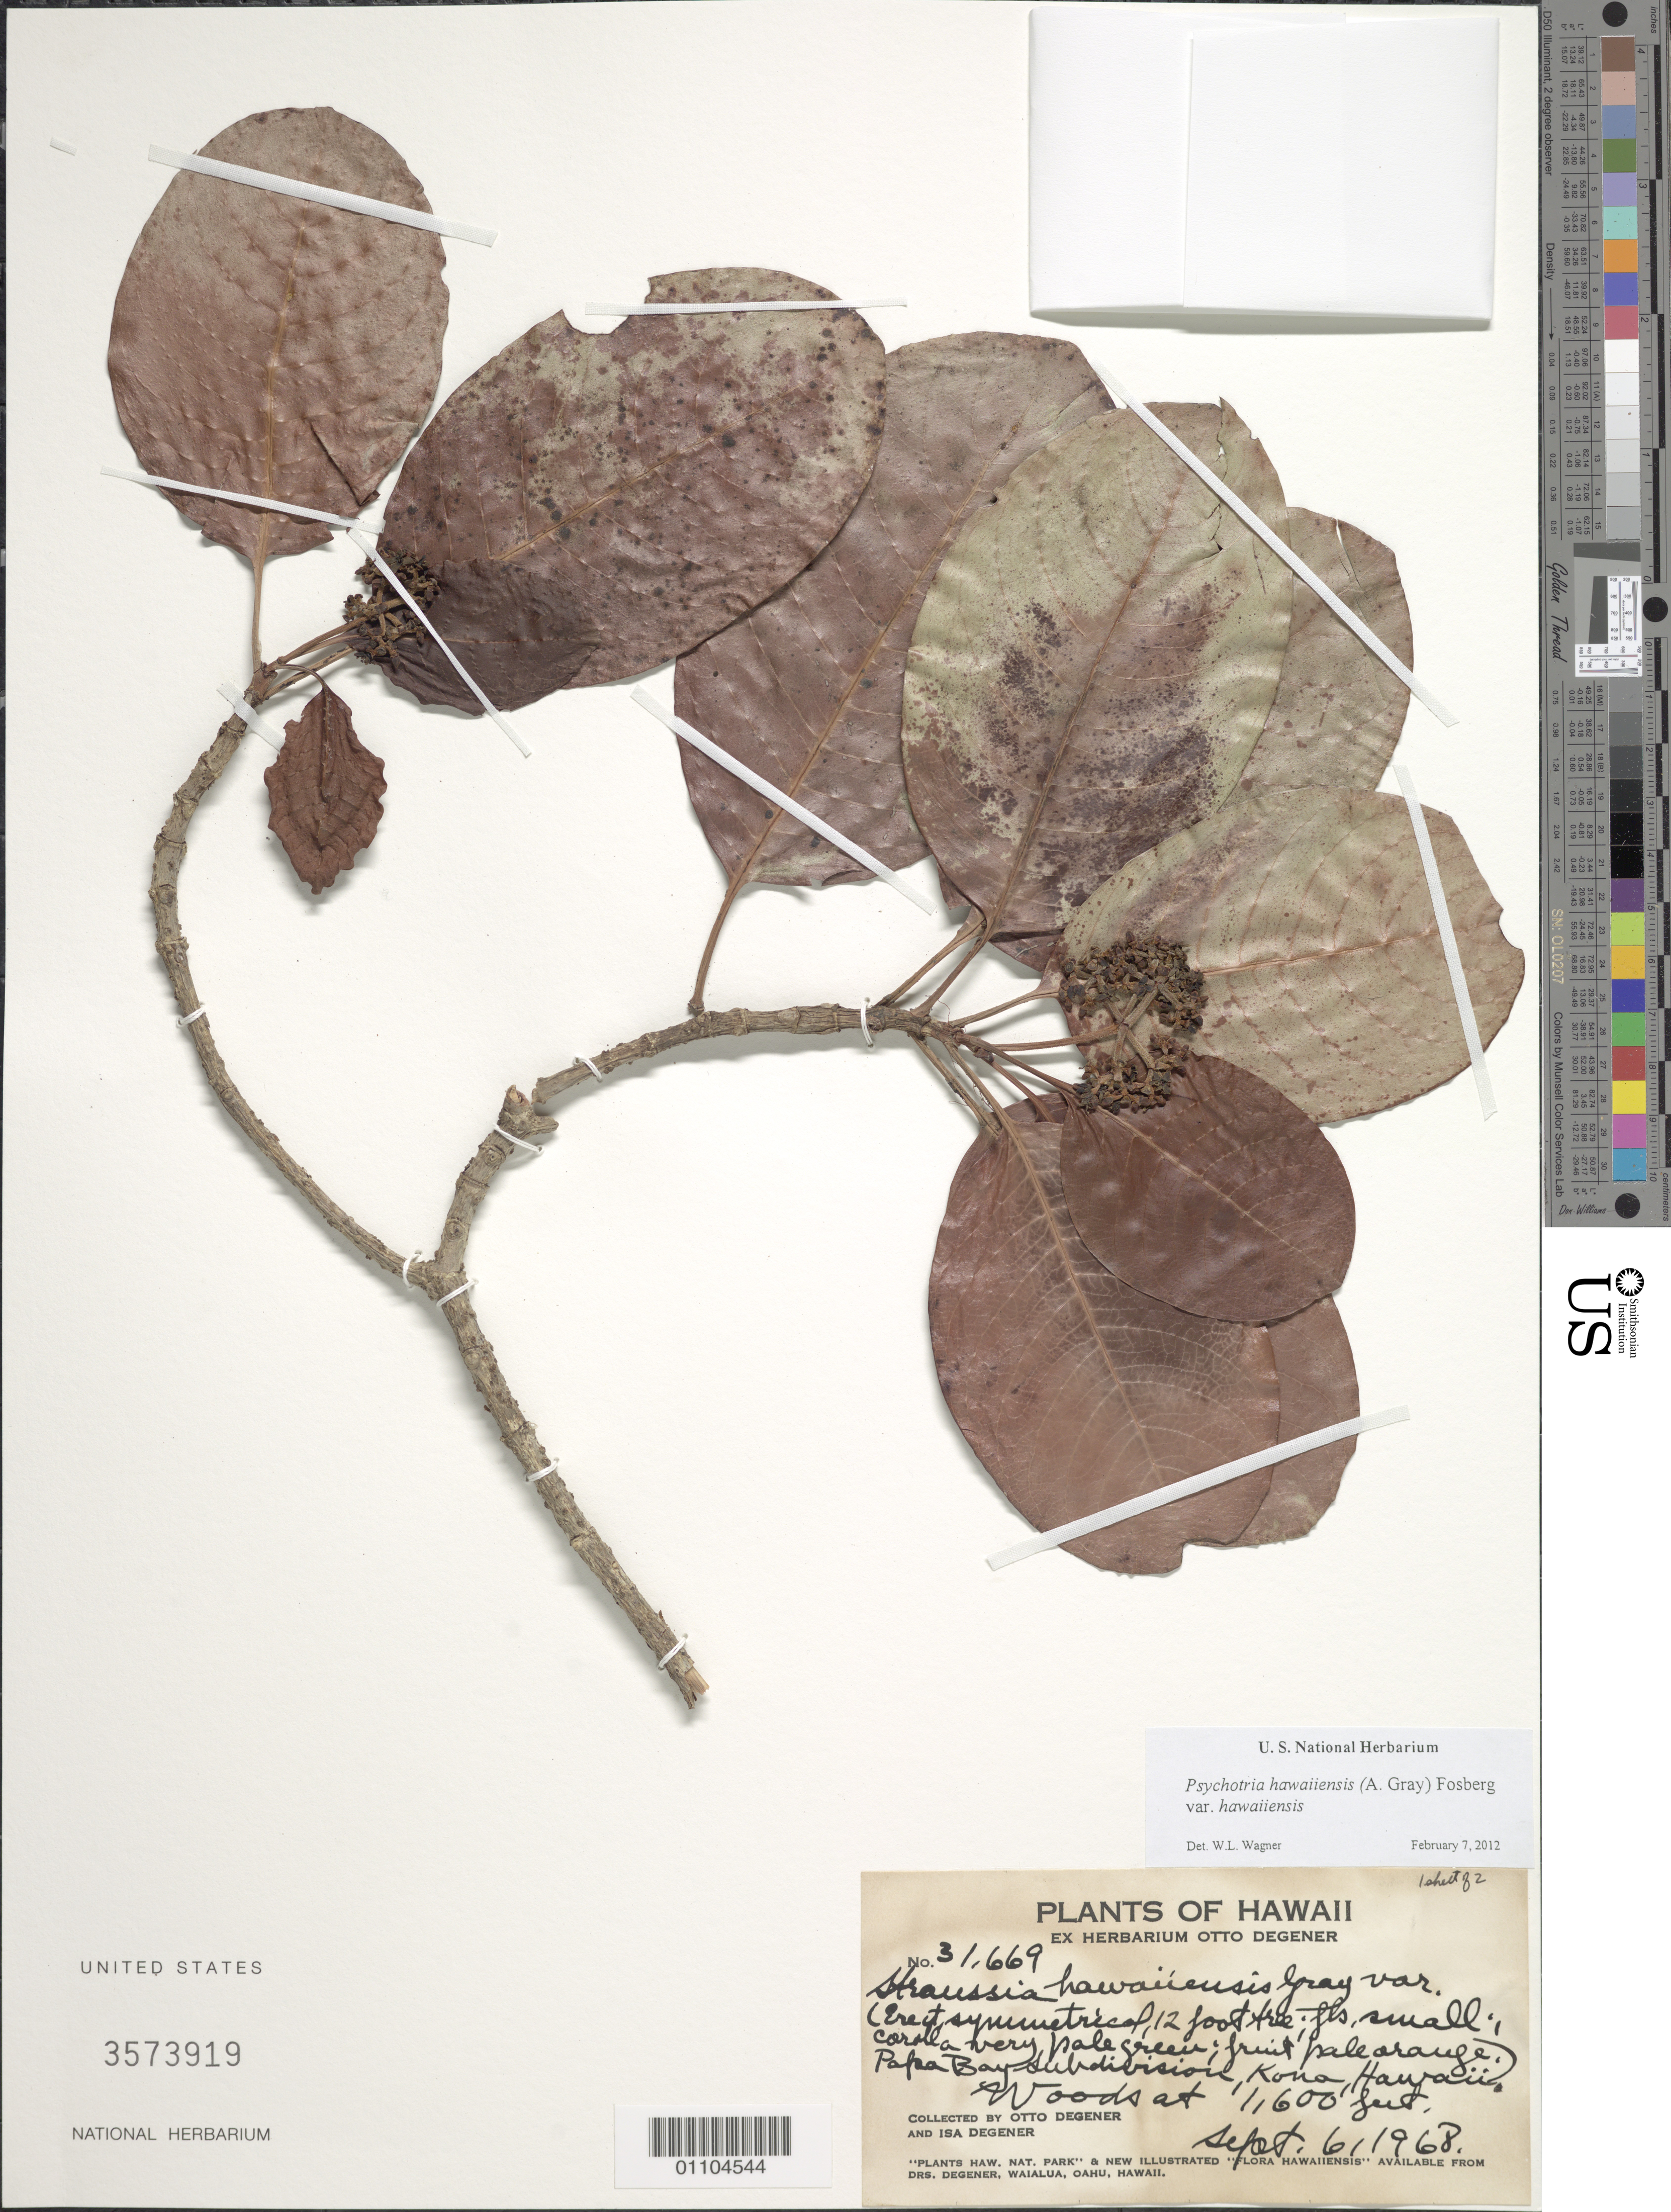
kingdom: Plantae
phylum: Tracheophyta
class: Magnoliopsida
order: Gentianales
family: Rubiaceae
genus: Psychotria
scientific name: Psychotria hawaiiensis var. hawaiiensis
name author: (A. Gray) Fosberg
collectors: O. Degener & I. Degener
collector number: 31669 - Sheet 1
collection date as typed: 6 Sep 1968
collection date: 1968-09-06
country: United States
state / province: Hawaii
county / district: Hawaii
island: Hawaii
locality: Papa Bay subdivision, Kona.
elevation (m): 487.7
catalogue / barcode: US 3573919